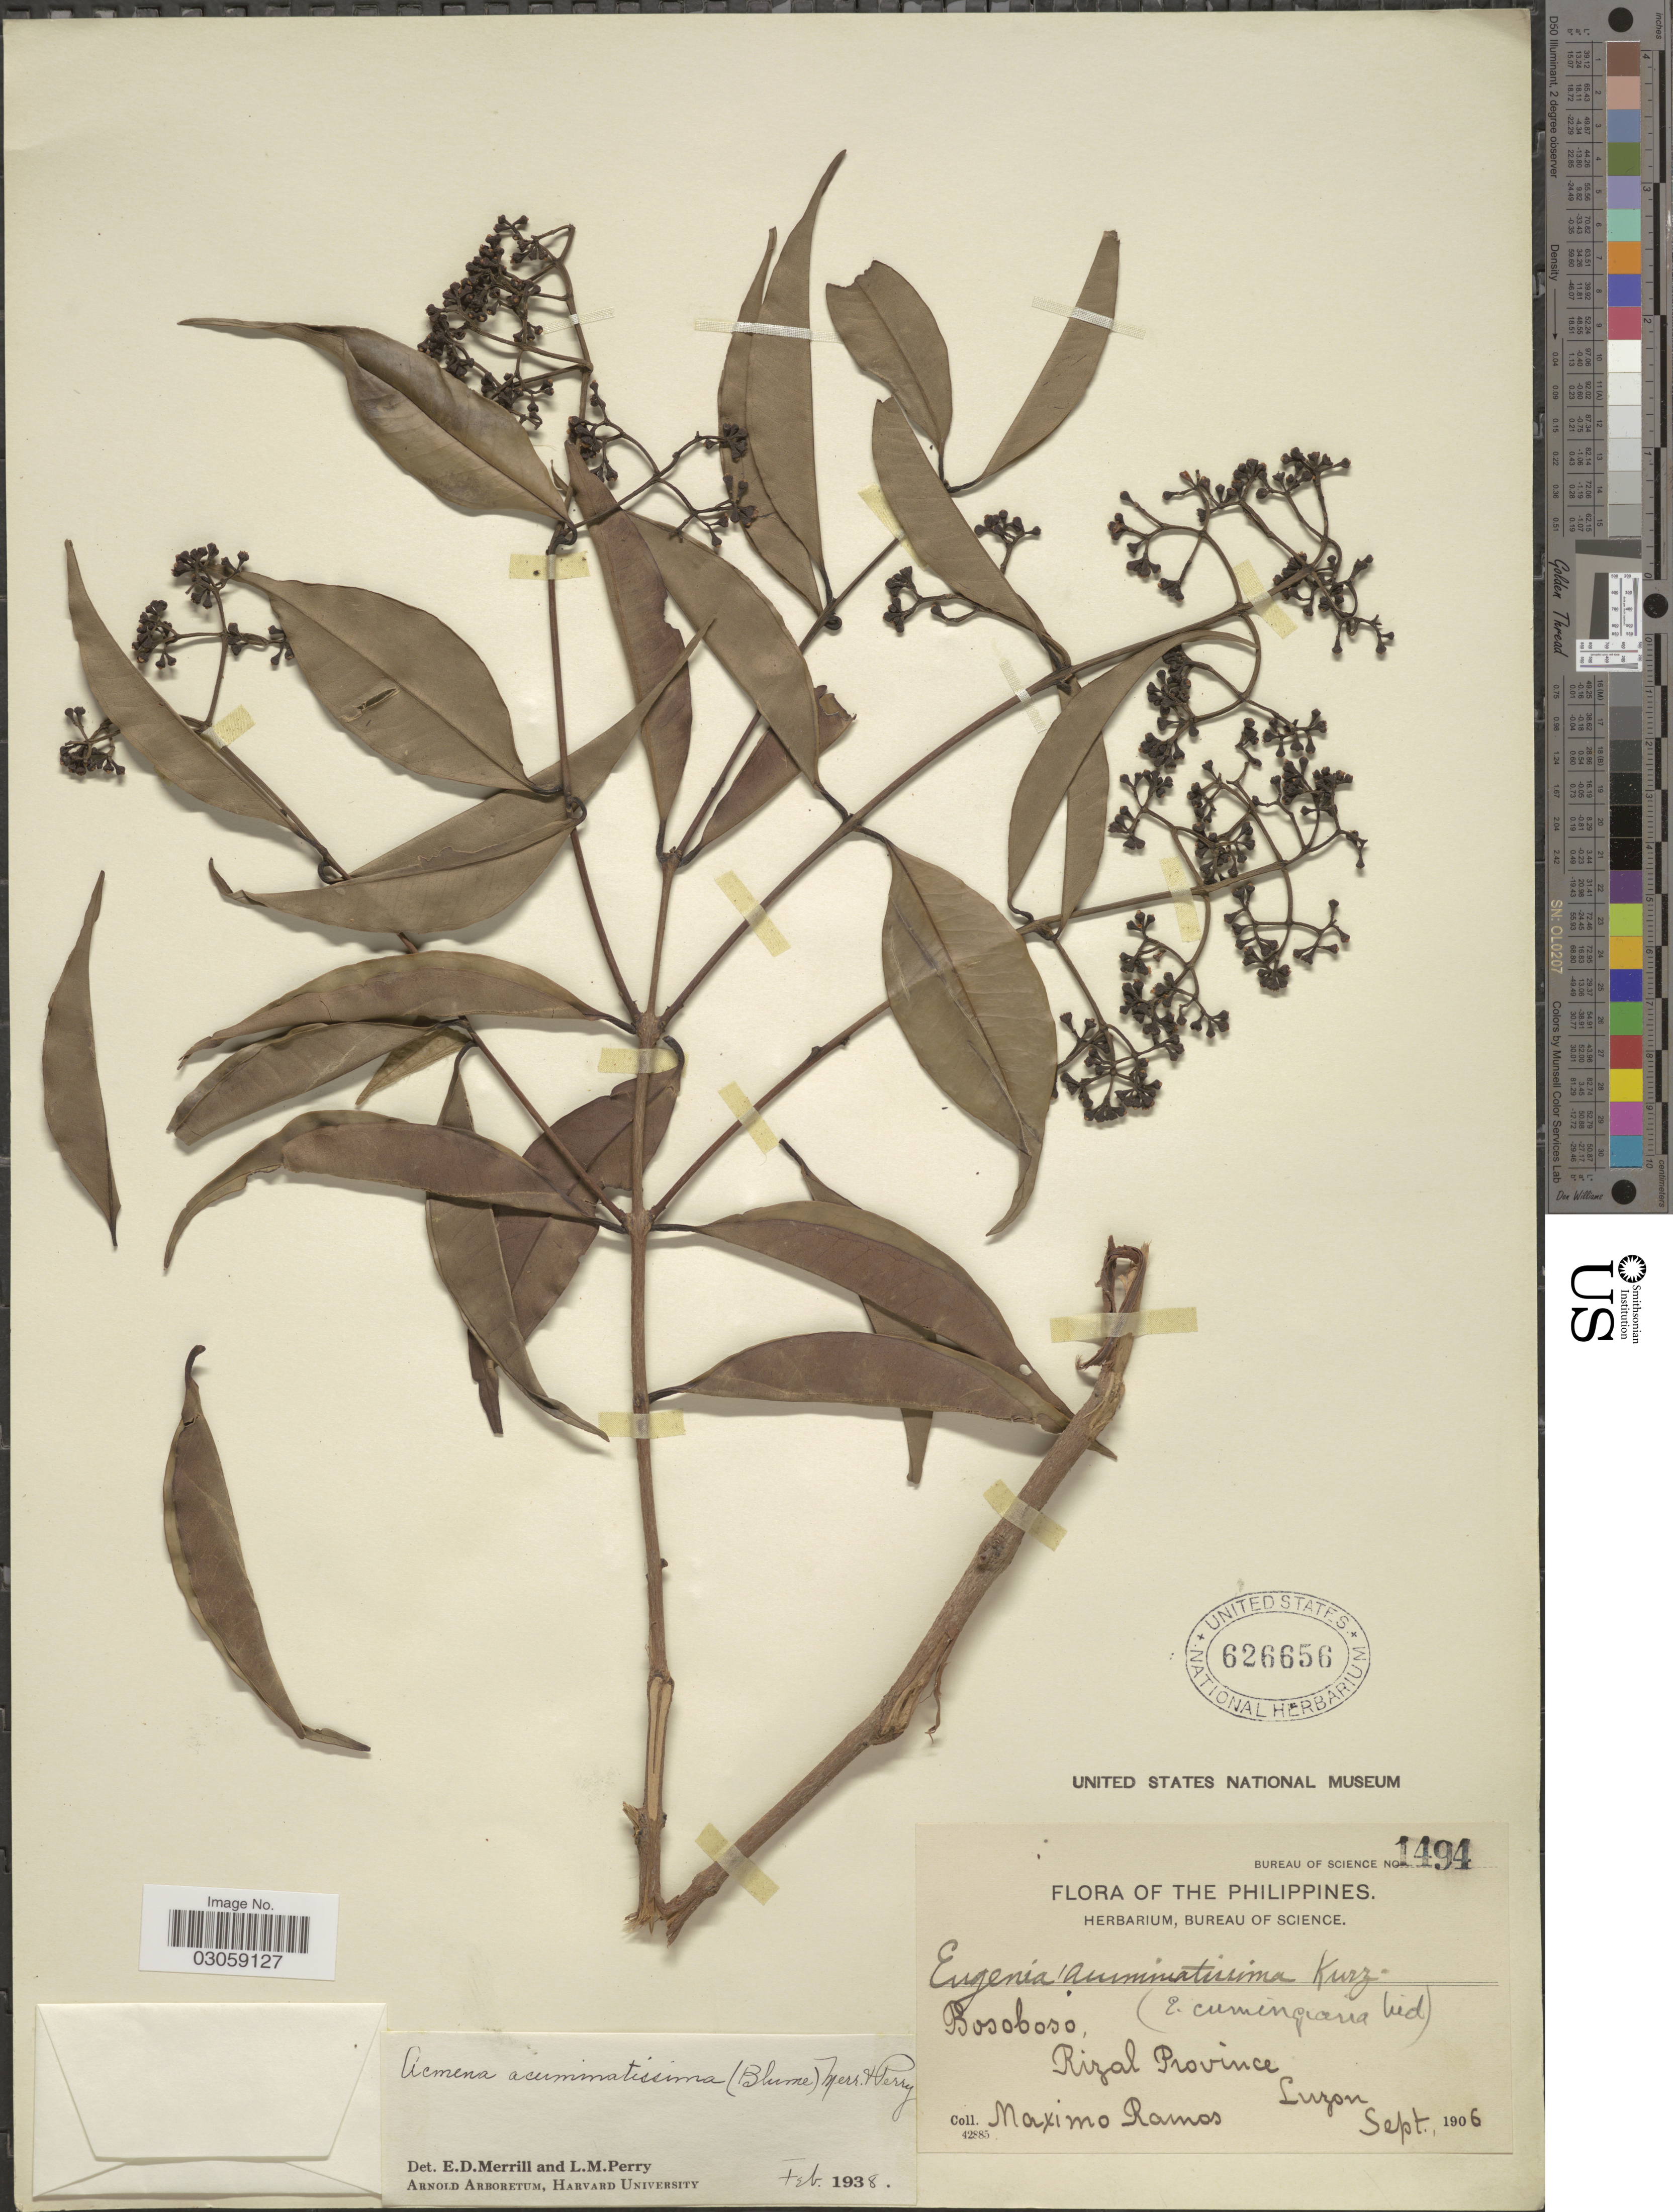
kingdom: Plantae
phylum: Tracheophyta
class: Magnoliopsida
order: Myrtales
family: Myrtaceae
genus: Syzygium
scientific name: Syzygium acuminatissimum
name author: (Blume) DC.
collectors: M. Ramos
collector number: Bureau of Science 1494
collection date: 1906-09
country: Philippines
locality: Bosoboso, Rizal Province, Luzon.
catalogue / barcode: US 626656